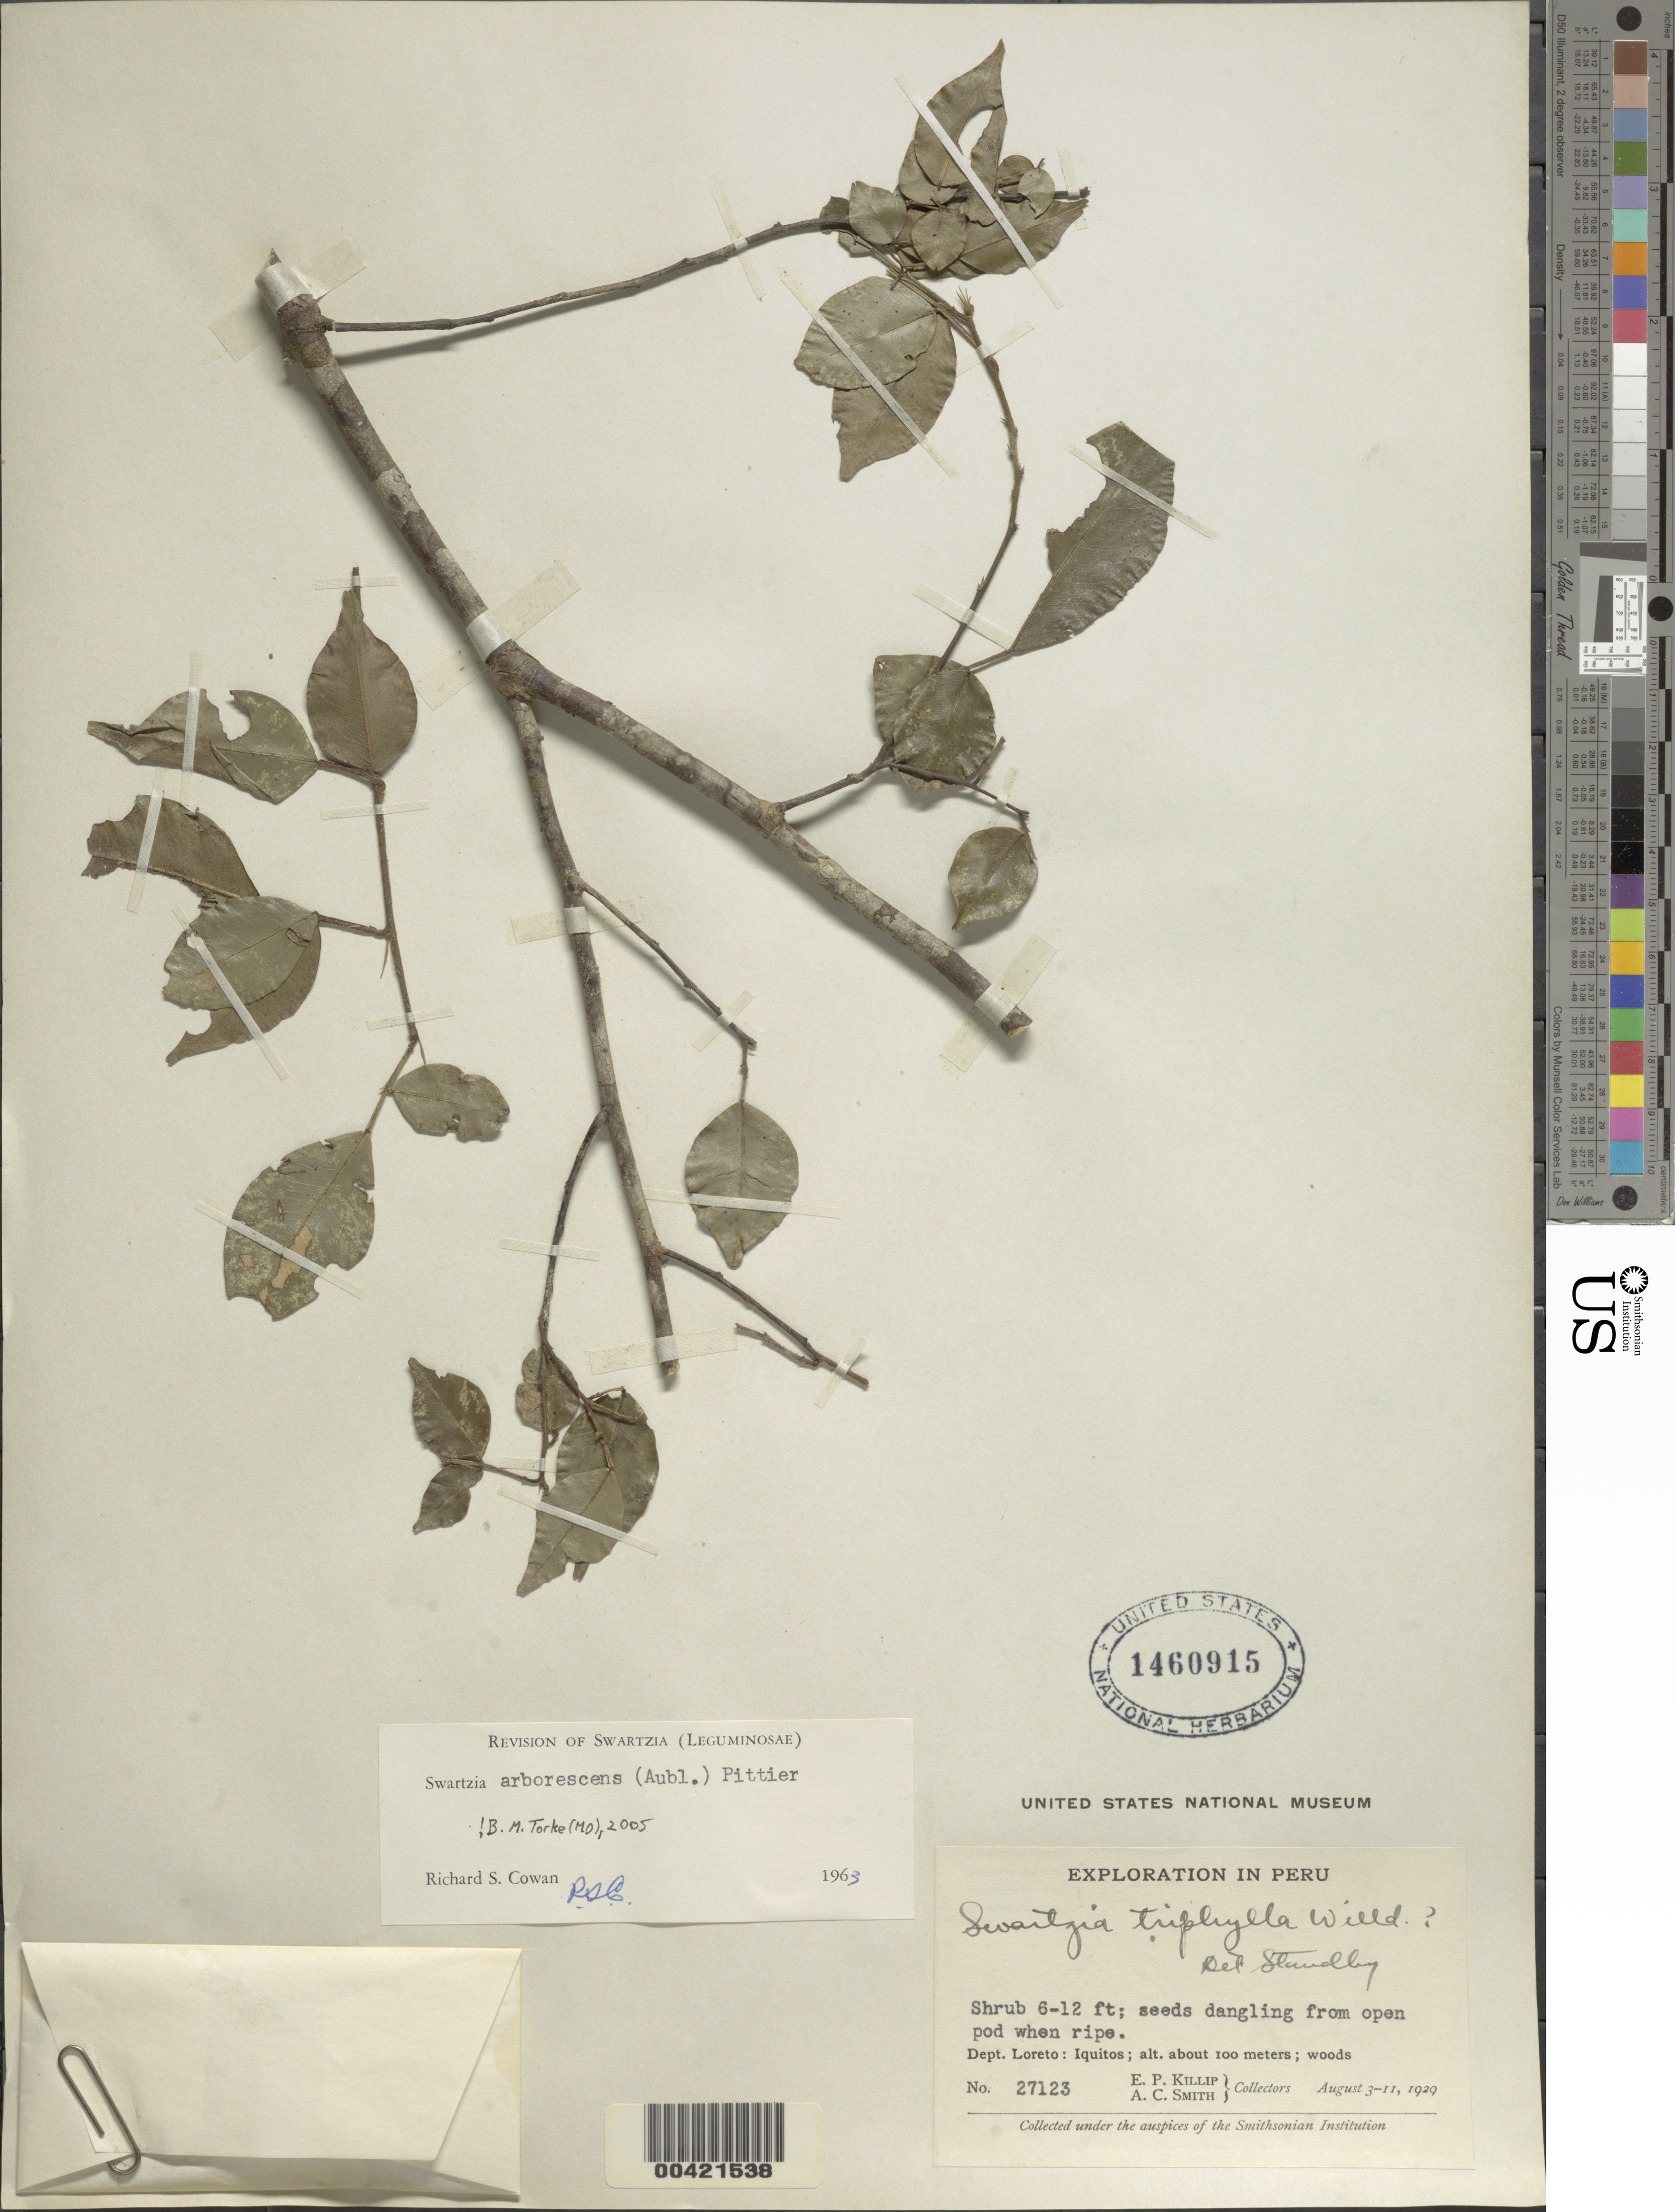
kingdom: Plantae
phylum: Tracheophyta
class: Magnoliopsida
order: Fabales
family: Fabaceae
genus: Swartzia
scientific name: Swartzia arborescens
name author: (Aubl.) Pittier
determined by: Cowan, R. S.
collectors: E. P. Killip & A. C. Smith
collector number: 27123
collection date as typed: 03 Aug 1929 to 11 Aug 1929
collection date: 1929-08-03/1929-08-11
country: Peru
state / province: Loreto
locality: Iquitos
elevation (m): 100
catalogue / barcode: US 1460915